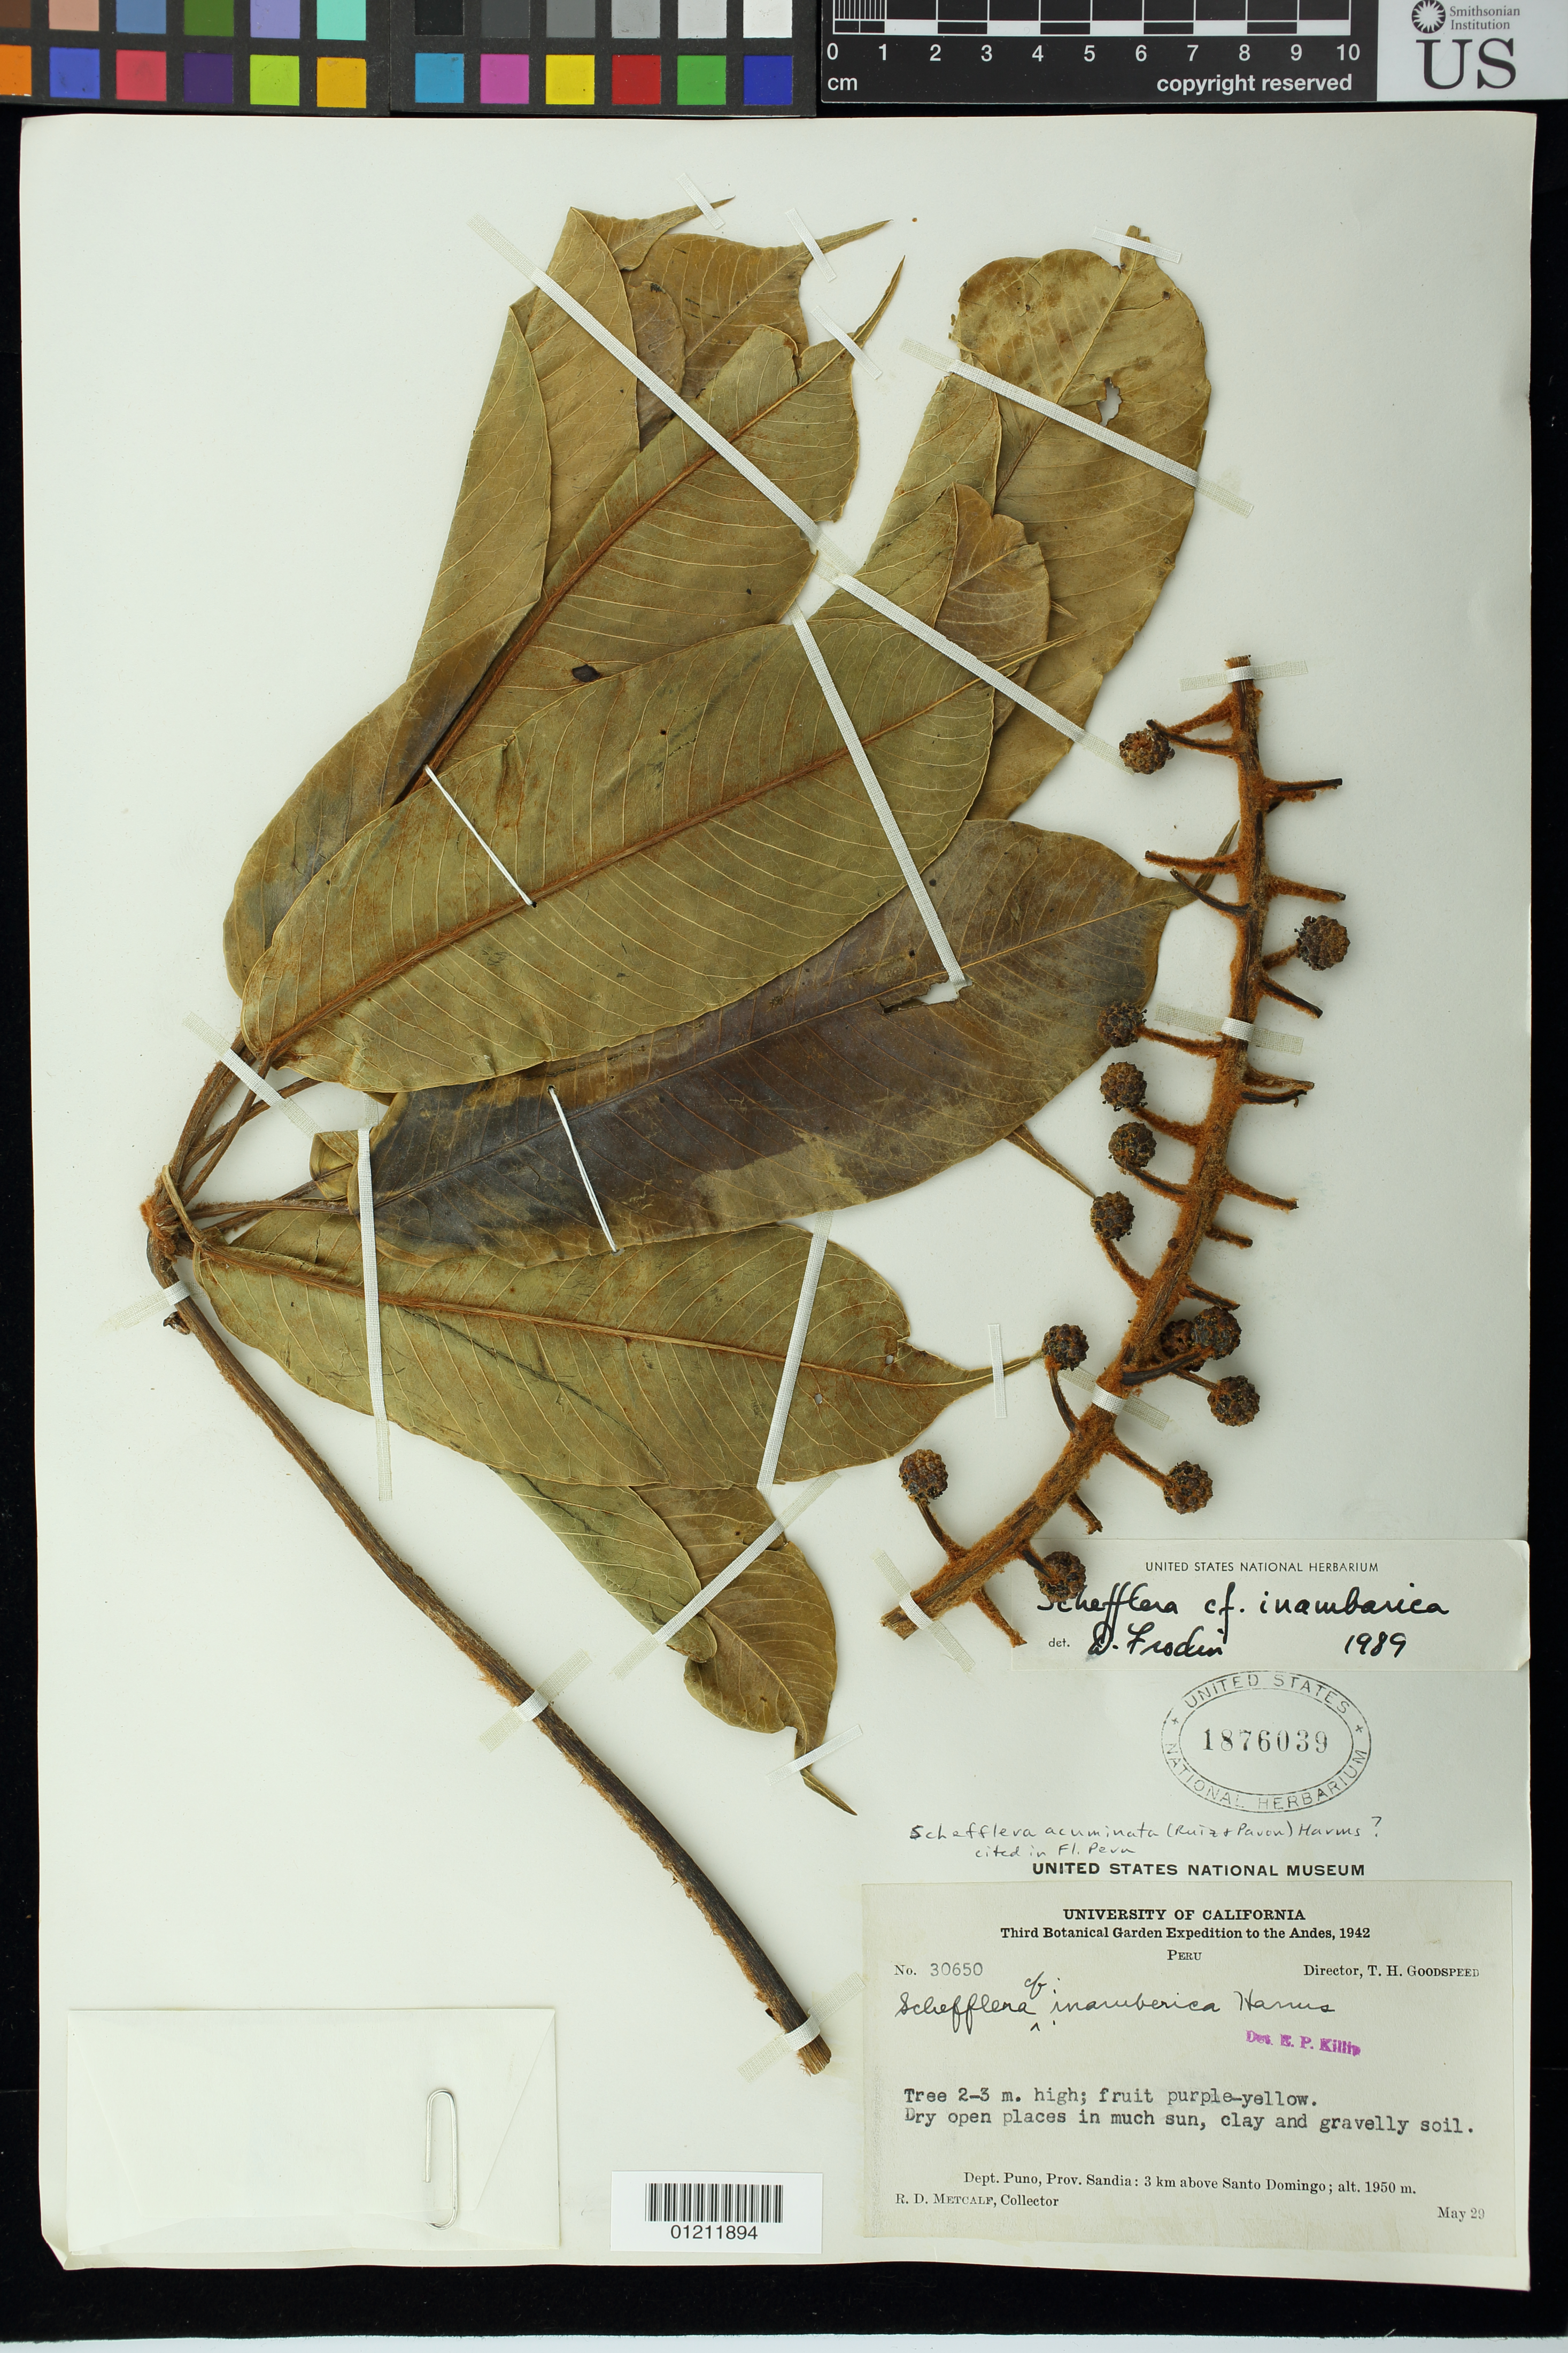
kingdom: Plantae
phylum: Tracheophyta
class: Magnoliopsida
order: Apiales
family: Araliaceae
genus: Schefflera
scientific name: Schefflera inambarica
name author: Harms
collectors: R. D. Metcalf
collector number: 30650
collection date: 1942-05-29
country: Peru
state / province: Puno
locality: Prov. Sandia: 3 km above Santo Domingo.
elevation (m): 1950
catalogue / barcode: US 1876039